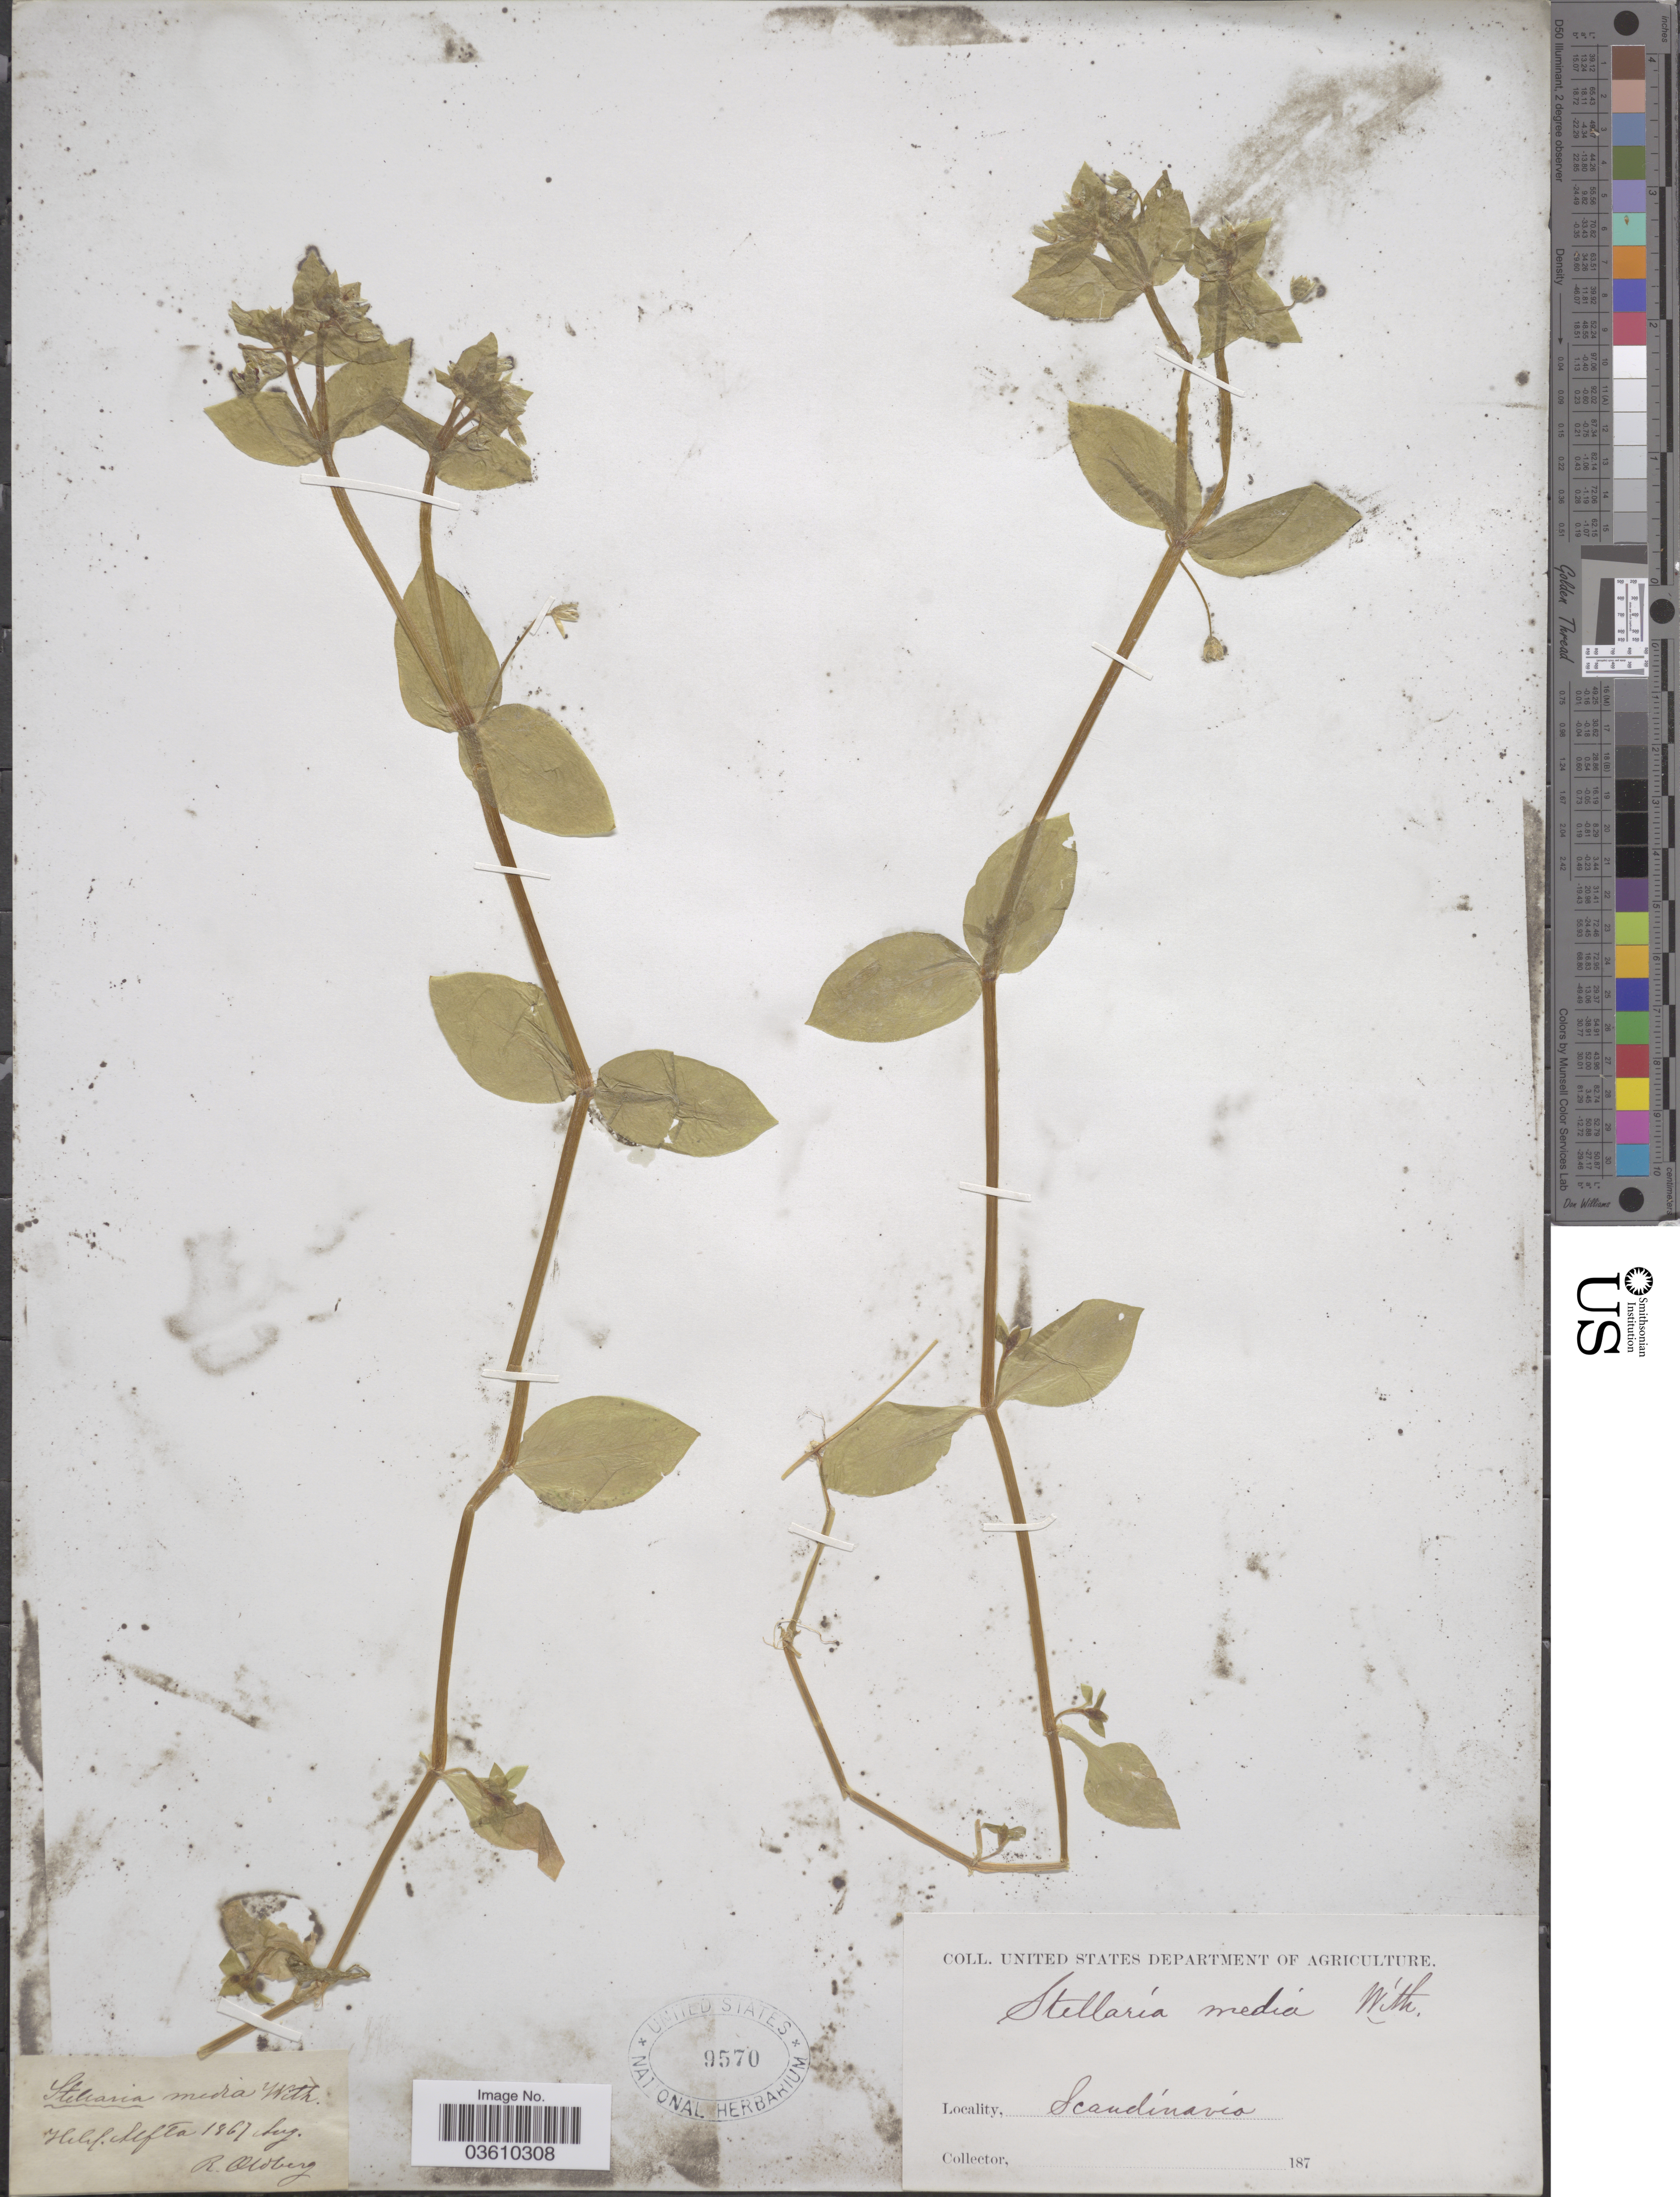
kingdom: Plantae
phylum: Tracheophyta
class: Magnoliopsida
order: Caryophyllales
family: Caryophyllaceae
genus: Stellaria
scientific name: Stellaria media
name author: (L.) Vill.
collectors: R. Oldberg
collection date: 1867-08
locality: Hilif [interpreted] defta [interpreted]. Scandinavia.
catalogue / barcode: US 9570